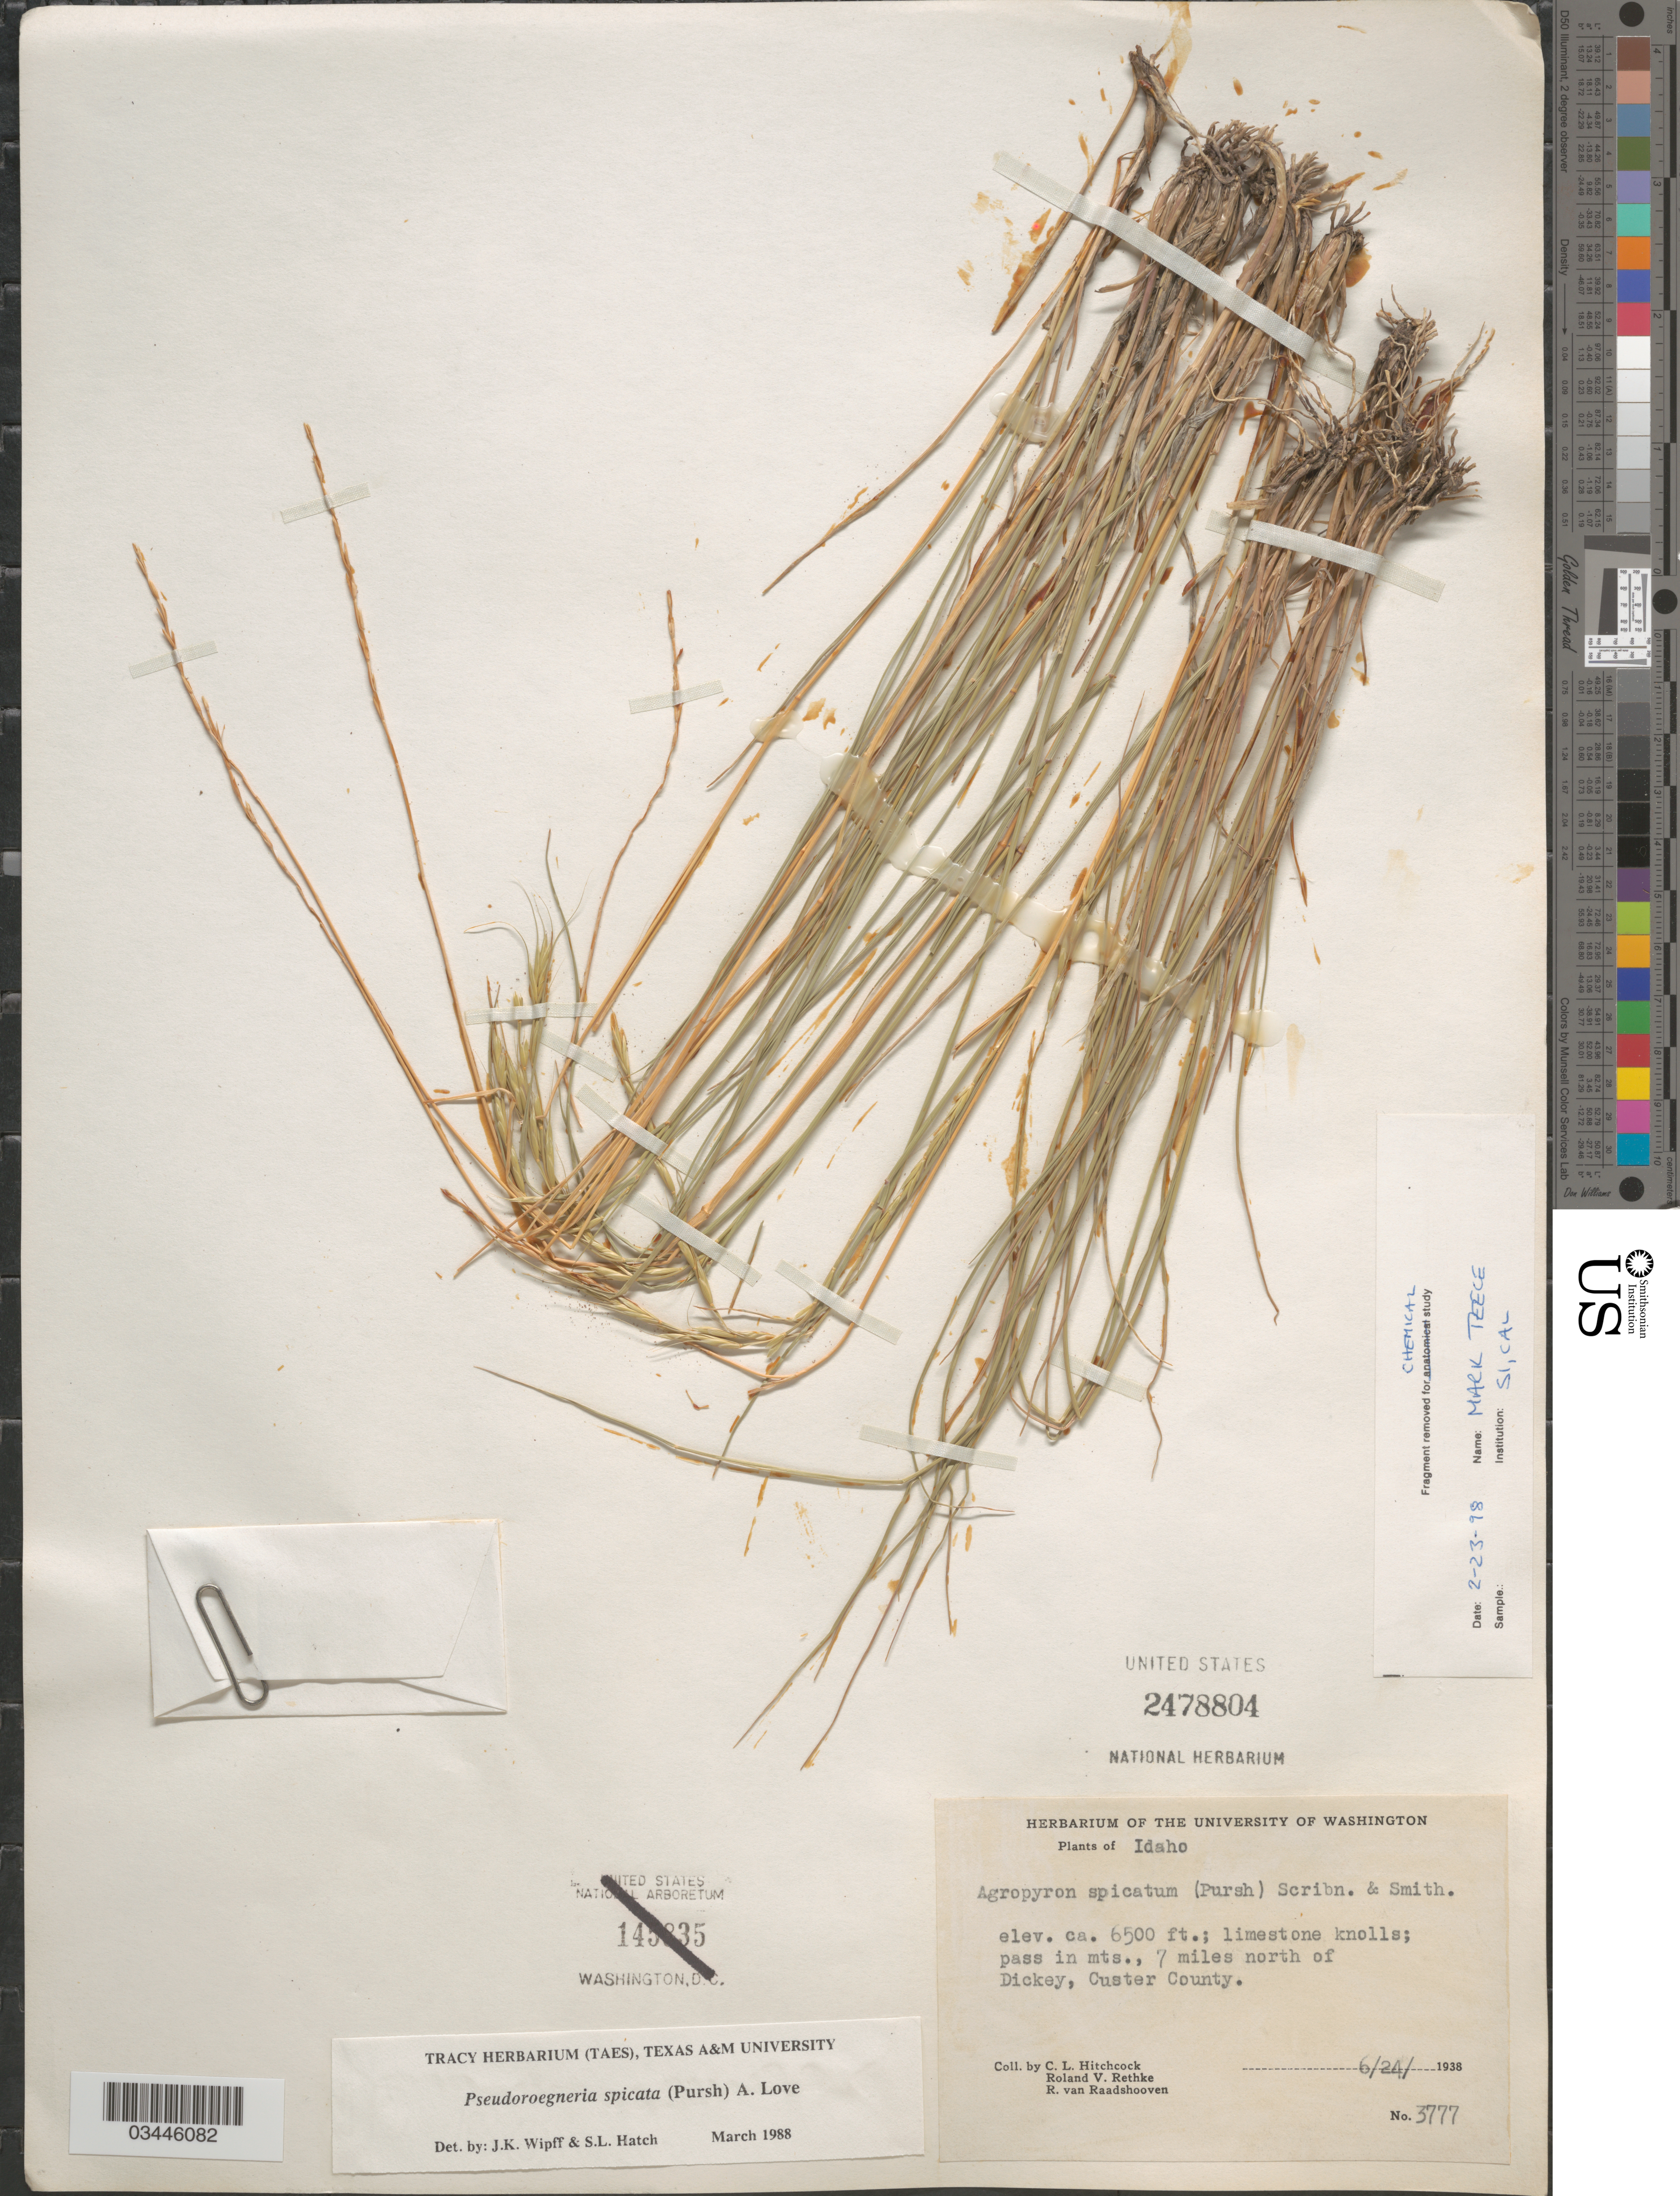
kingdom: Plantae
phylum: Tracheophyta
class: Liliopsida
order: Poales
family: Poaceae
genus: Pseudoroegneria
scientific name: Pseudoroegneria spicata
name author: (Pursh) Á. Löve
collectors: C. L. Hitchcock, R. Rethke & R. Raadshooven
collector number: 3777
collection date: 1938-06-24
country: United States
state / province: Idaho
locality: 7 miles north of Dickey, Custer County.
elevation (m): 1981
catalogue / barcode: US 2478804